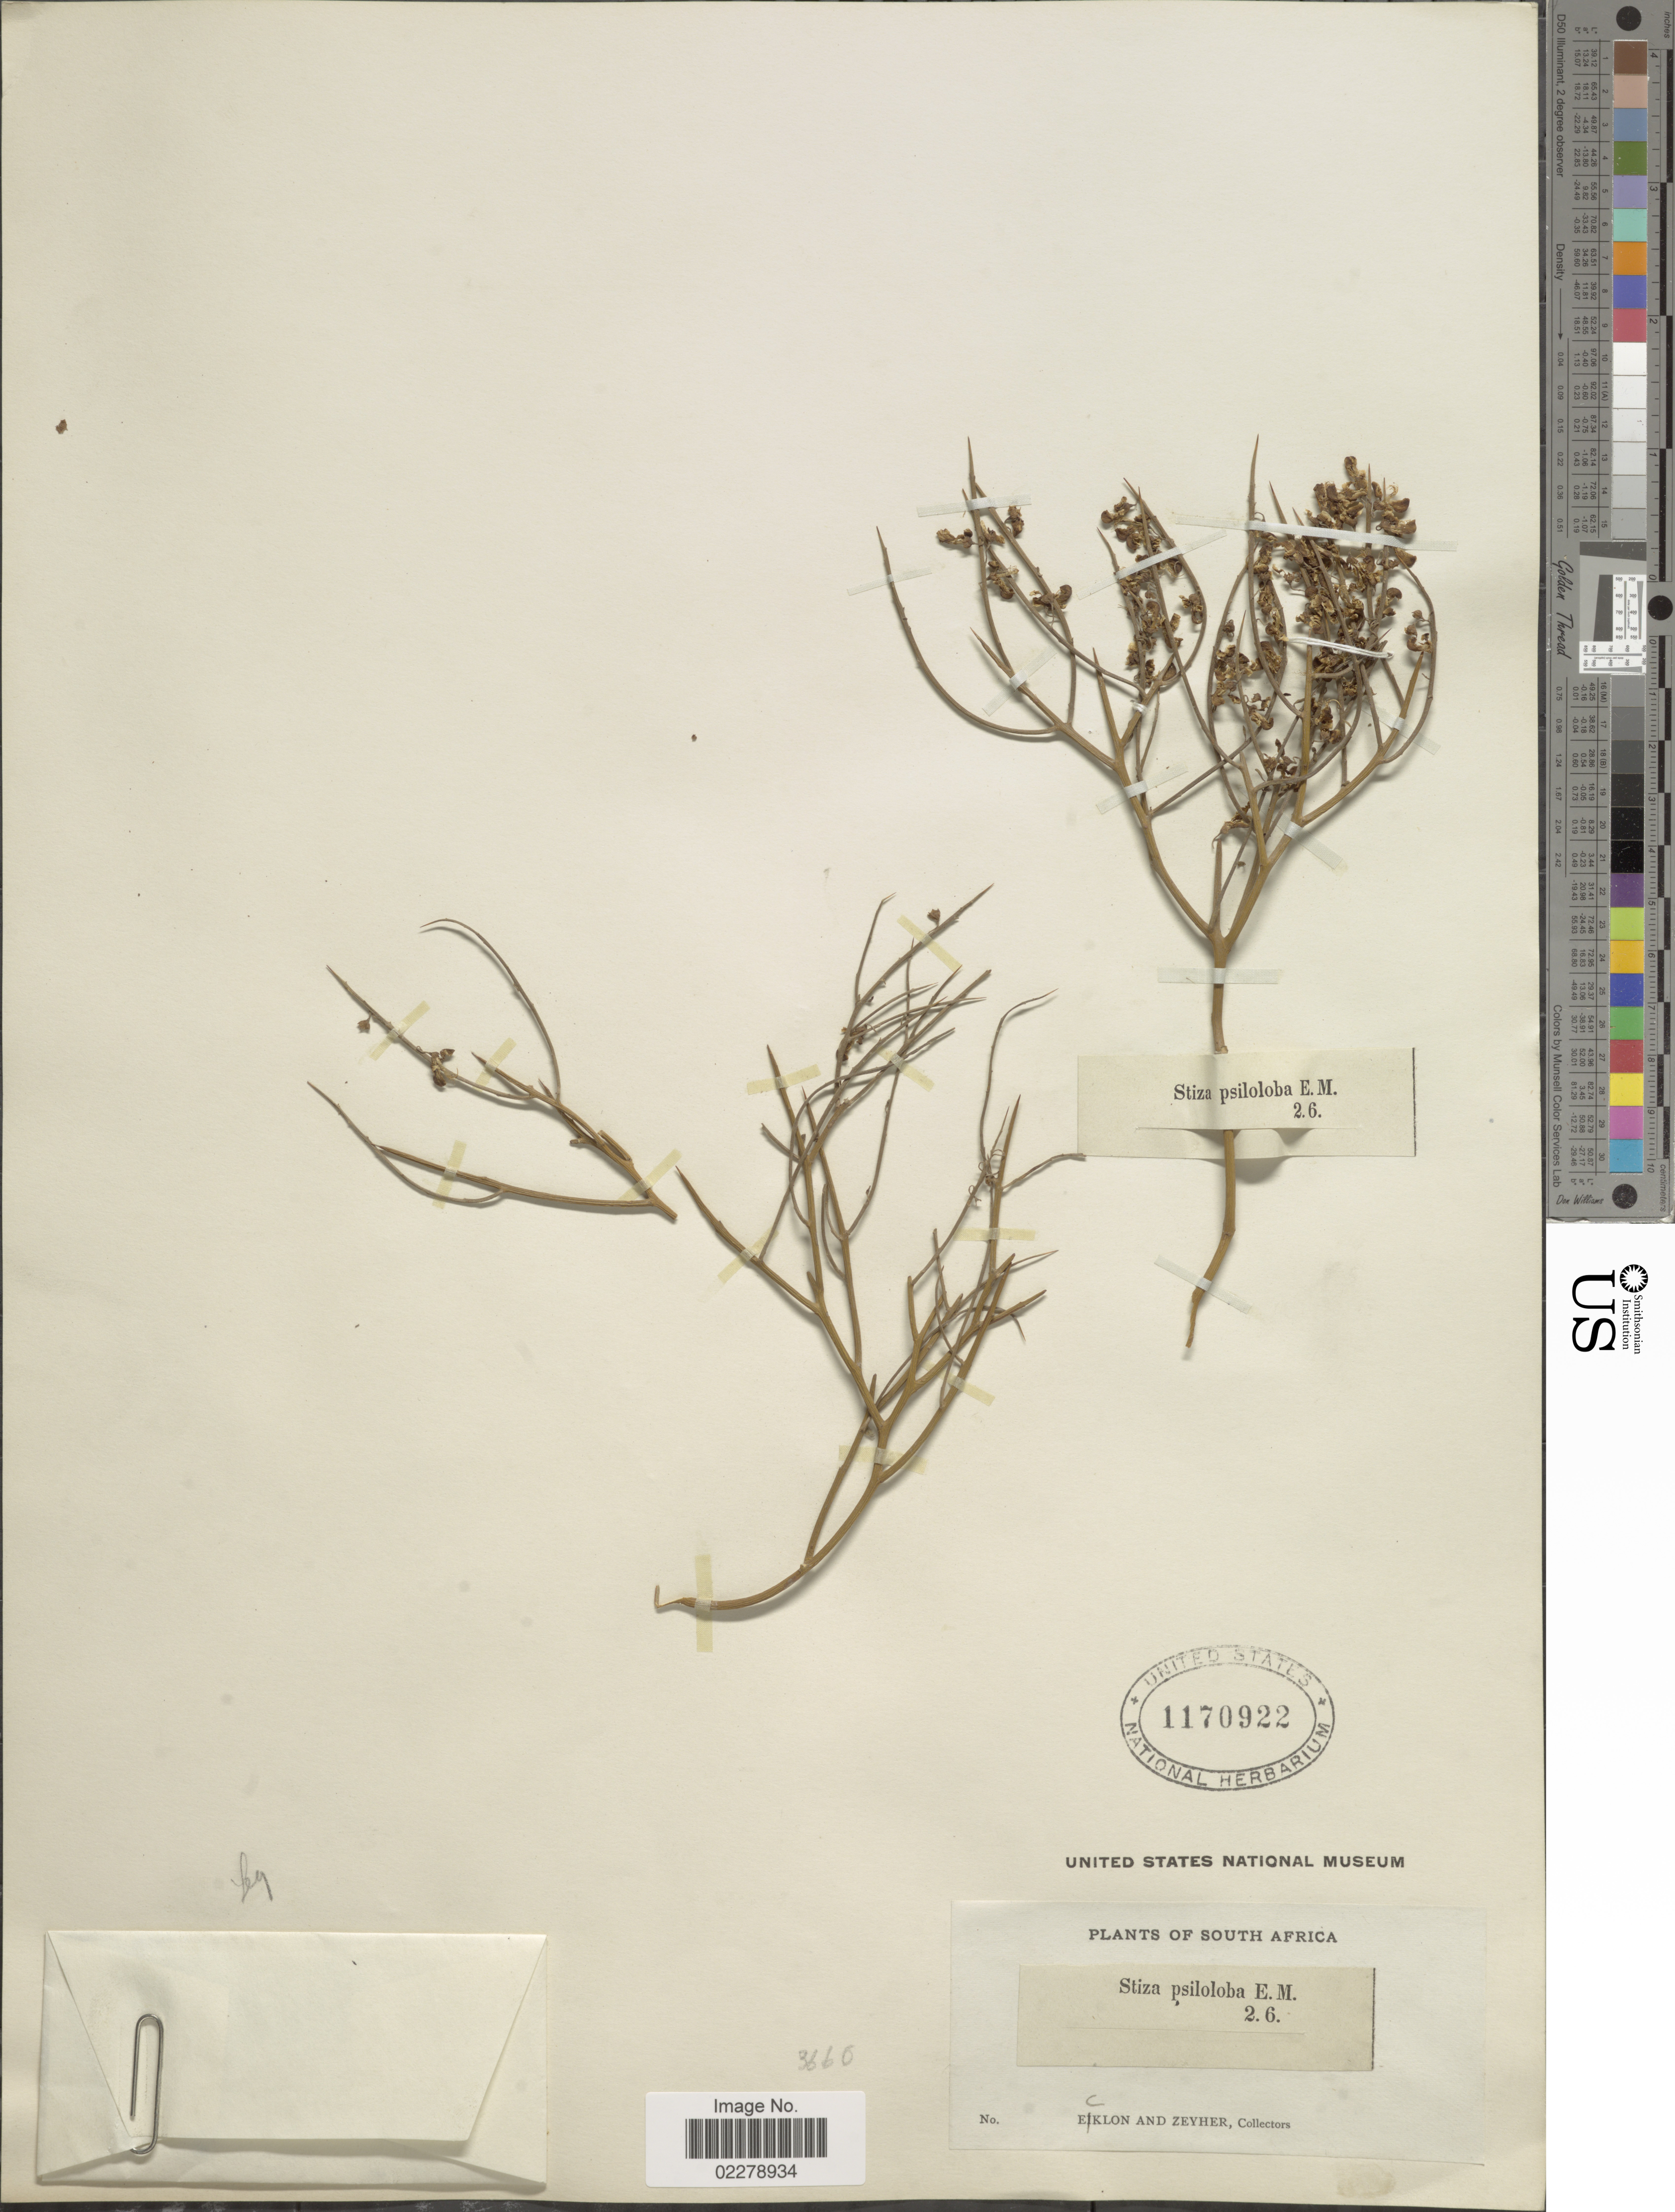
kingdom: Plantae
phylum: Tracheophyta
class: Magnoliopsida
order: Fabales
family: Fabaceae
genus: Lebeckia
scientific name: Lebeckia psiloloba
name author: Walp.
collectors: -. Ecklon & -. Zeyher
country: South Africa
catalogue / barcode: US 1170922